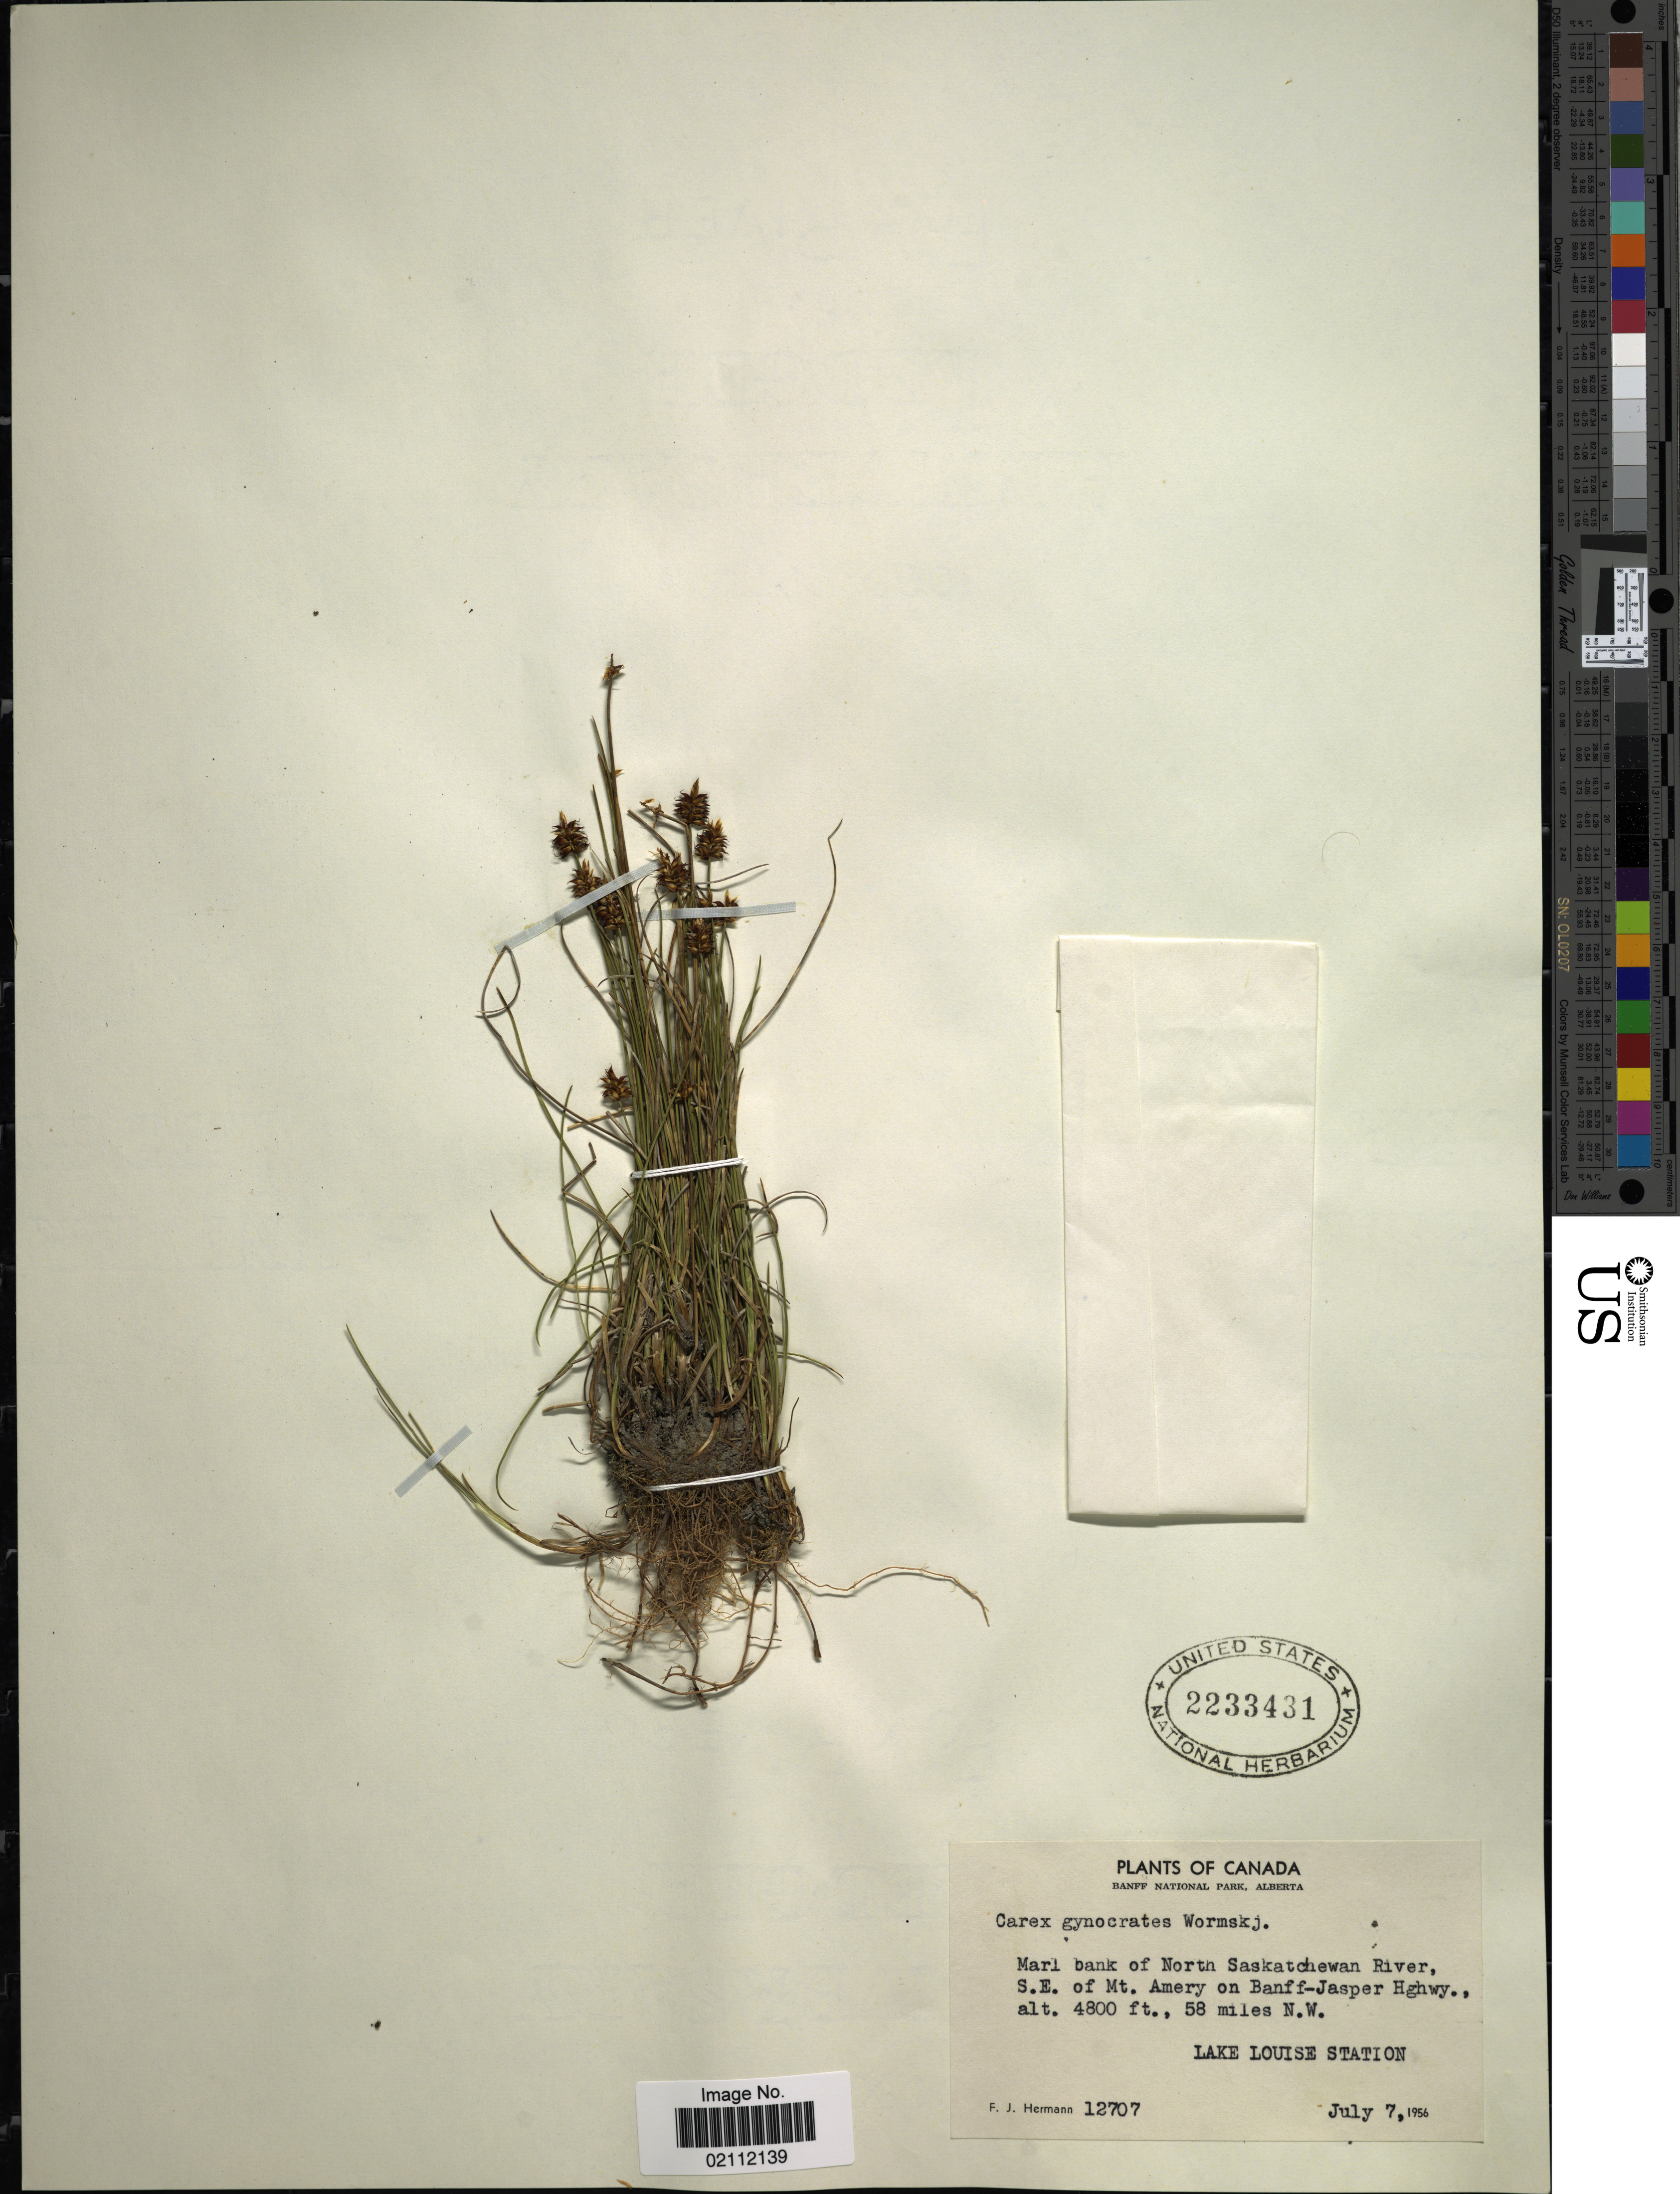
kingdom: Plantae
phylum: Tracheophyta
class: Liliopsida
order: Poales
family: Cyperaceae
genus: Carex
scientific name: Carex nardina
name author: (Hornem.) Fr.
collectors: F. J. Hermann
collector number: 12707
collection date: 1956-07-07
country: Canada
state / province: Alberta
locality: Banff National Park. North Saskatchewan River, S.E. of Mt. Amery on Banff-Jasper Hghwy., 58 miles N.W. Lake Louise Station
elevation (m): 1463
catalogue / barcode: US 2233431